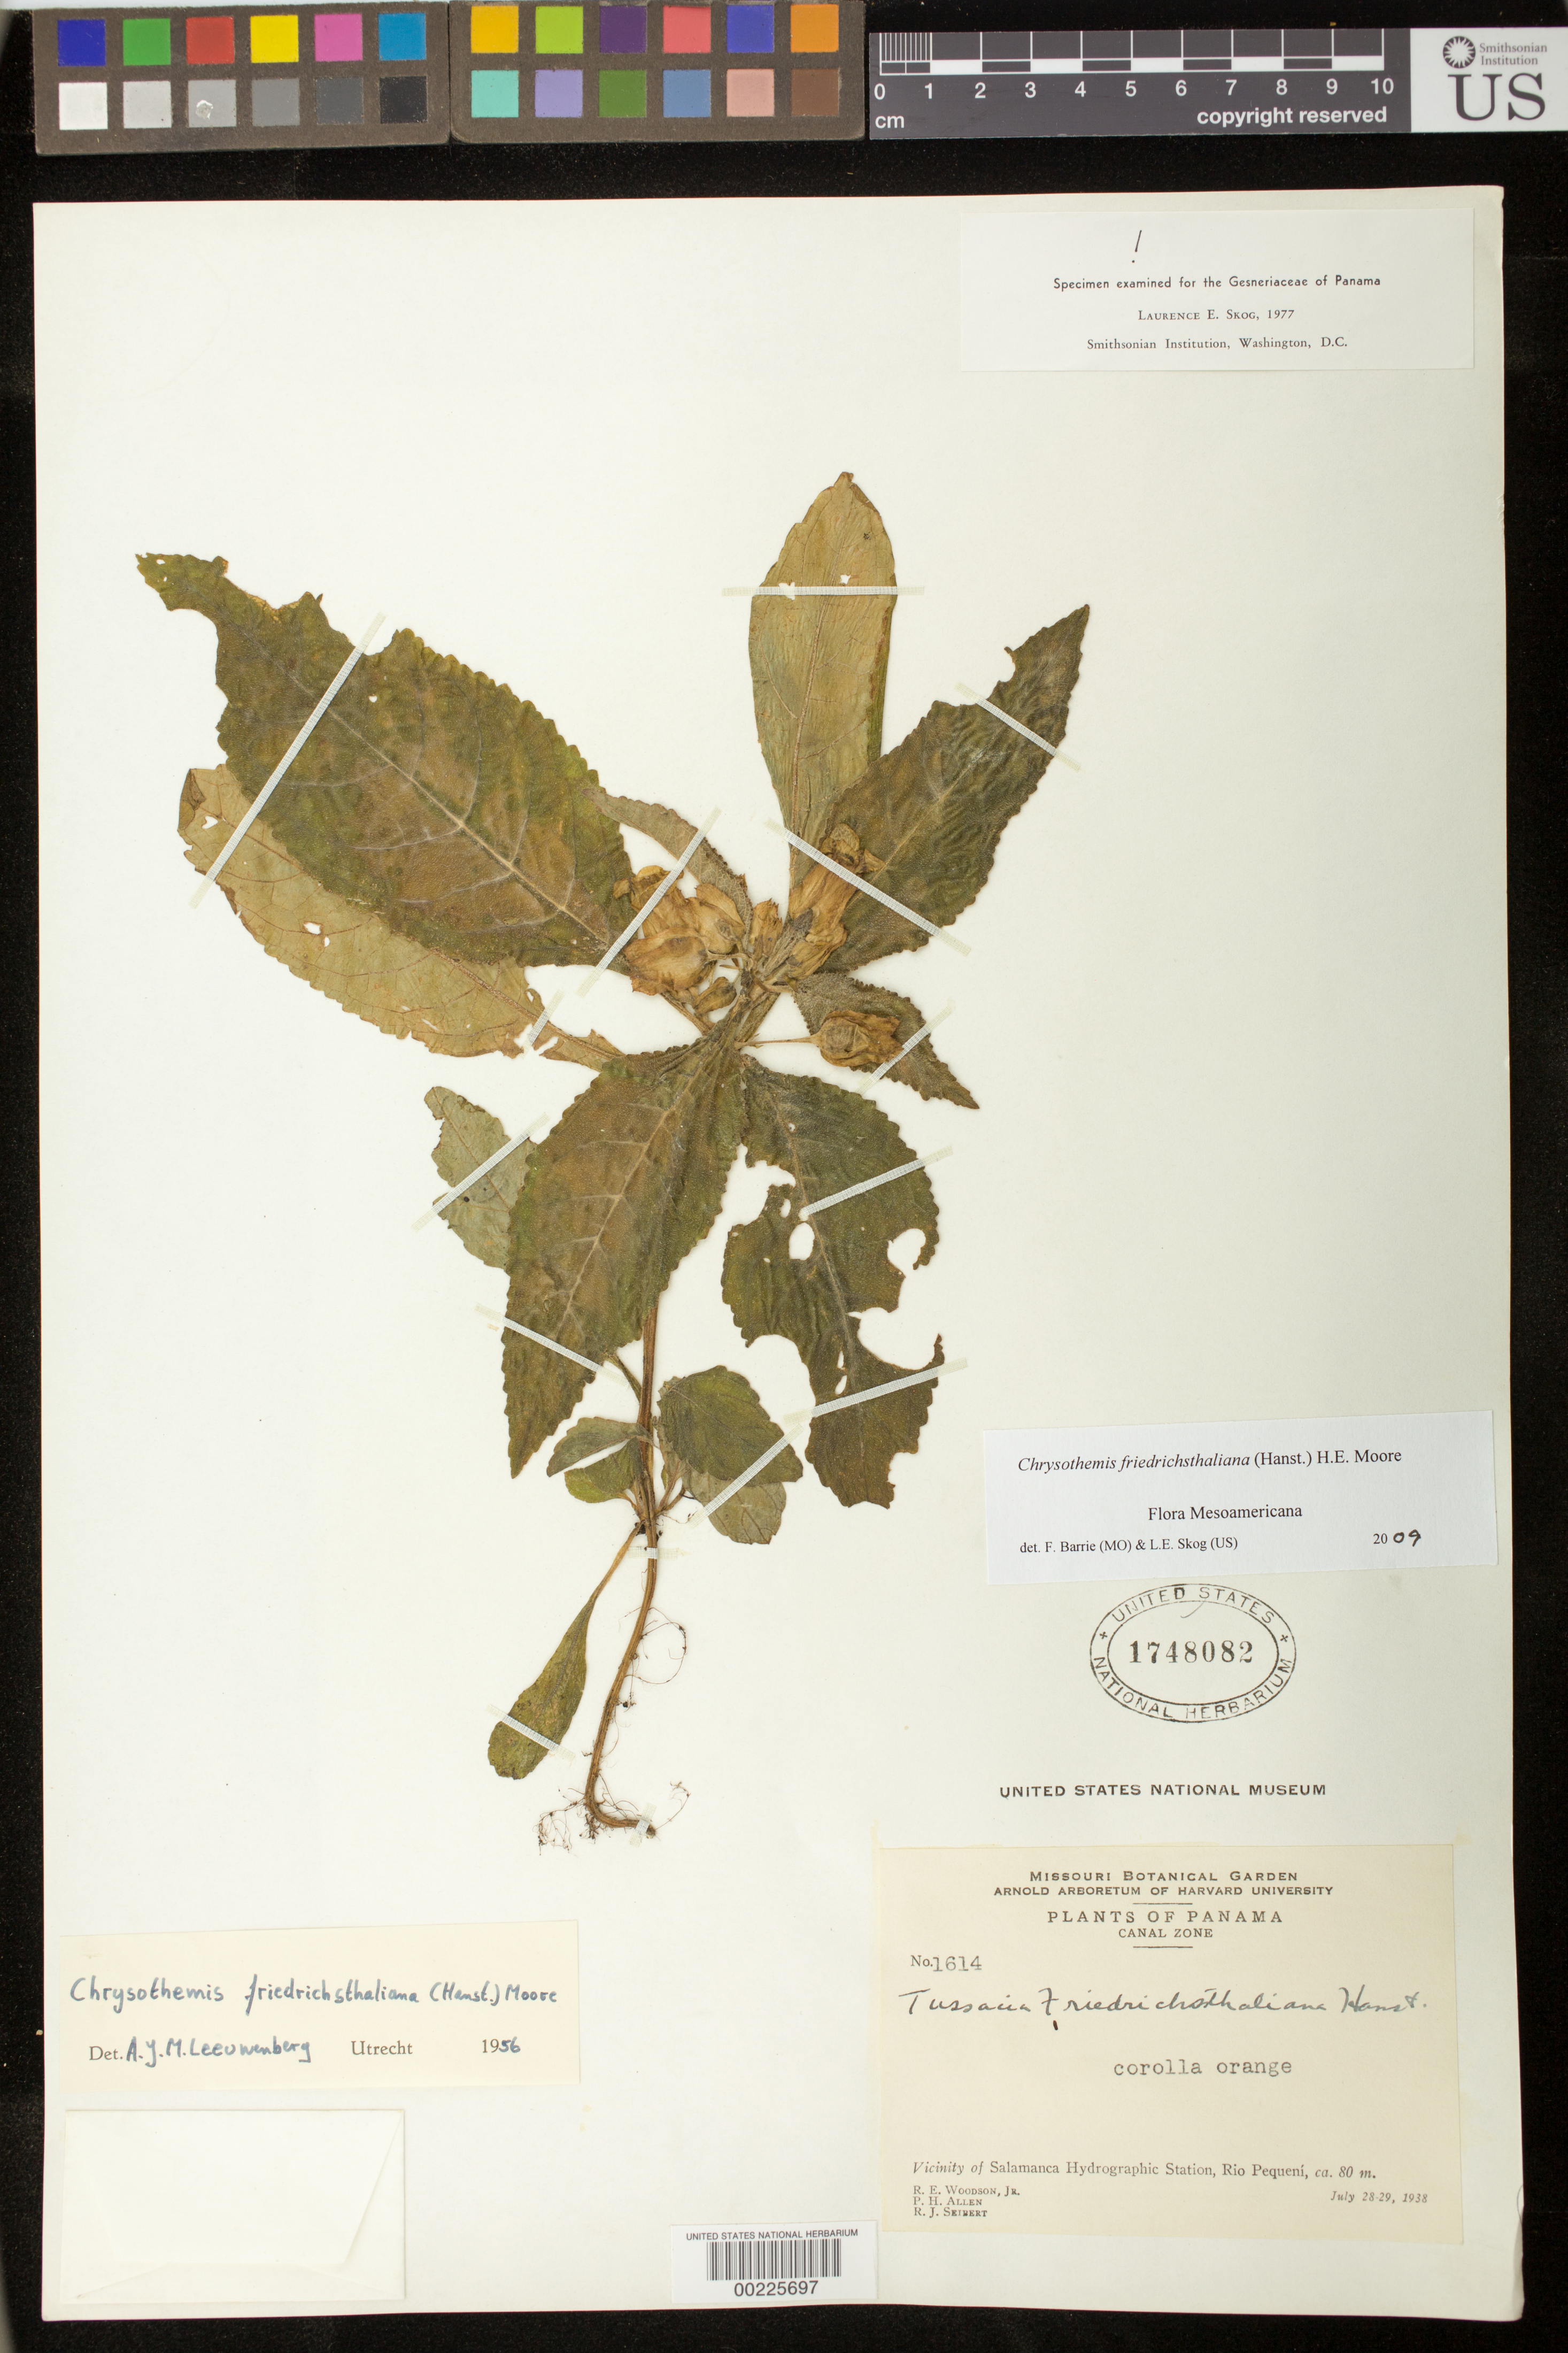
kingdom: Plantae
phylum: Tracheophyta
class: Magnoliopsida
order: Lamiales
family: Gesneriaceae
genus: Chrysothemis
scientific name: Chrysothemis friedrichsthaliana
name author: (Hanst.) H.E. Moore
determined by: Skog, Laurence E.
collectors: R. E. Woodson, P. H. Allen & R. J. Seibert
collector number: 1614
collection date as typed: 28-29 Jul 1938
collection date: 1938-07-28/1938-07-29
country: Panama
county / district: Canal Zone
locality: Vicinity of Salamanca Hydrographic Station, Rio Pequeni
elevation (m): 80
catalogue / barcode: US 1748082